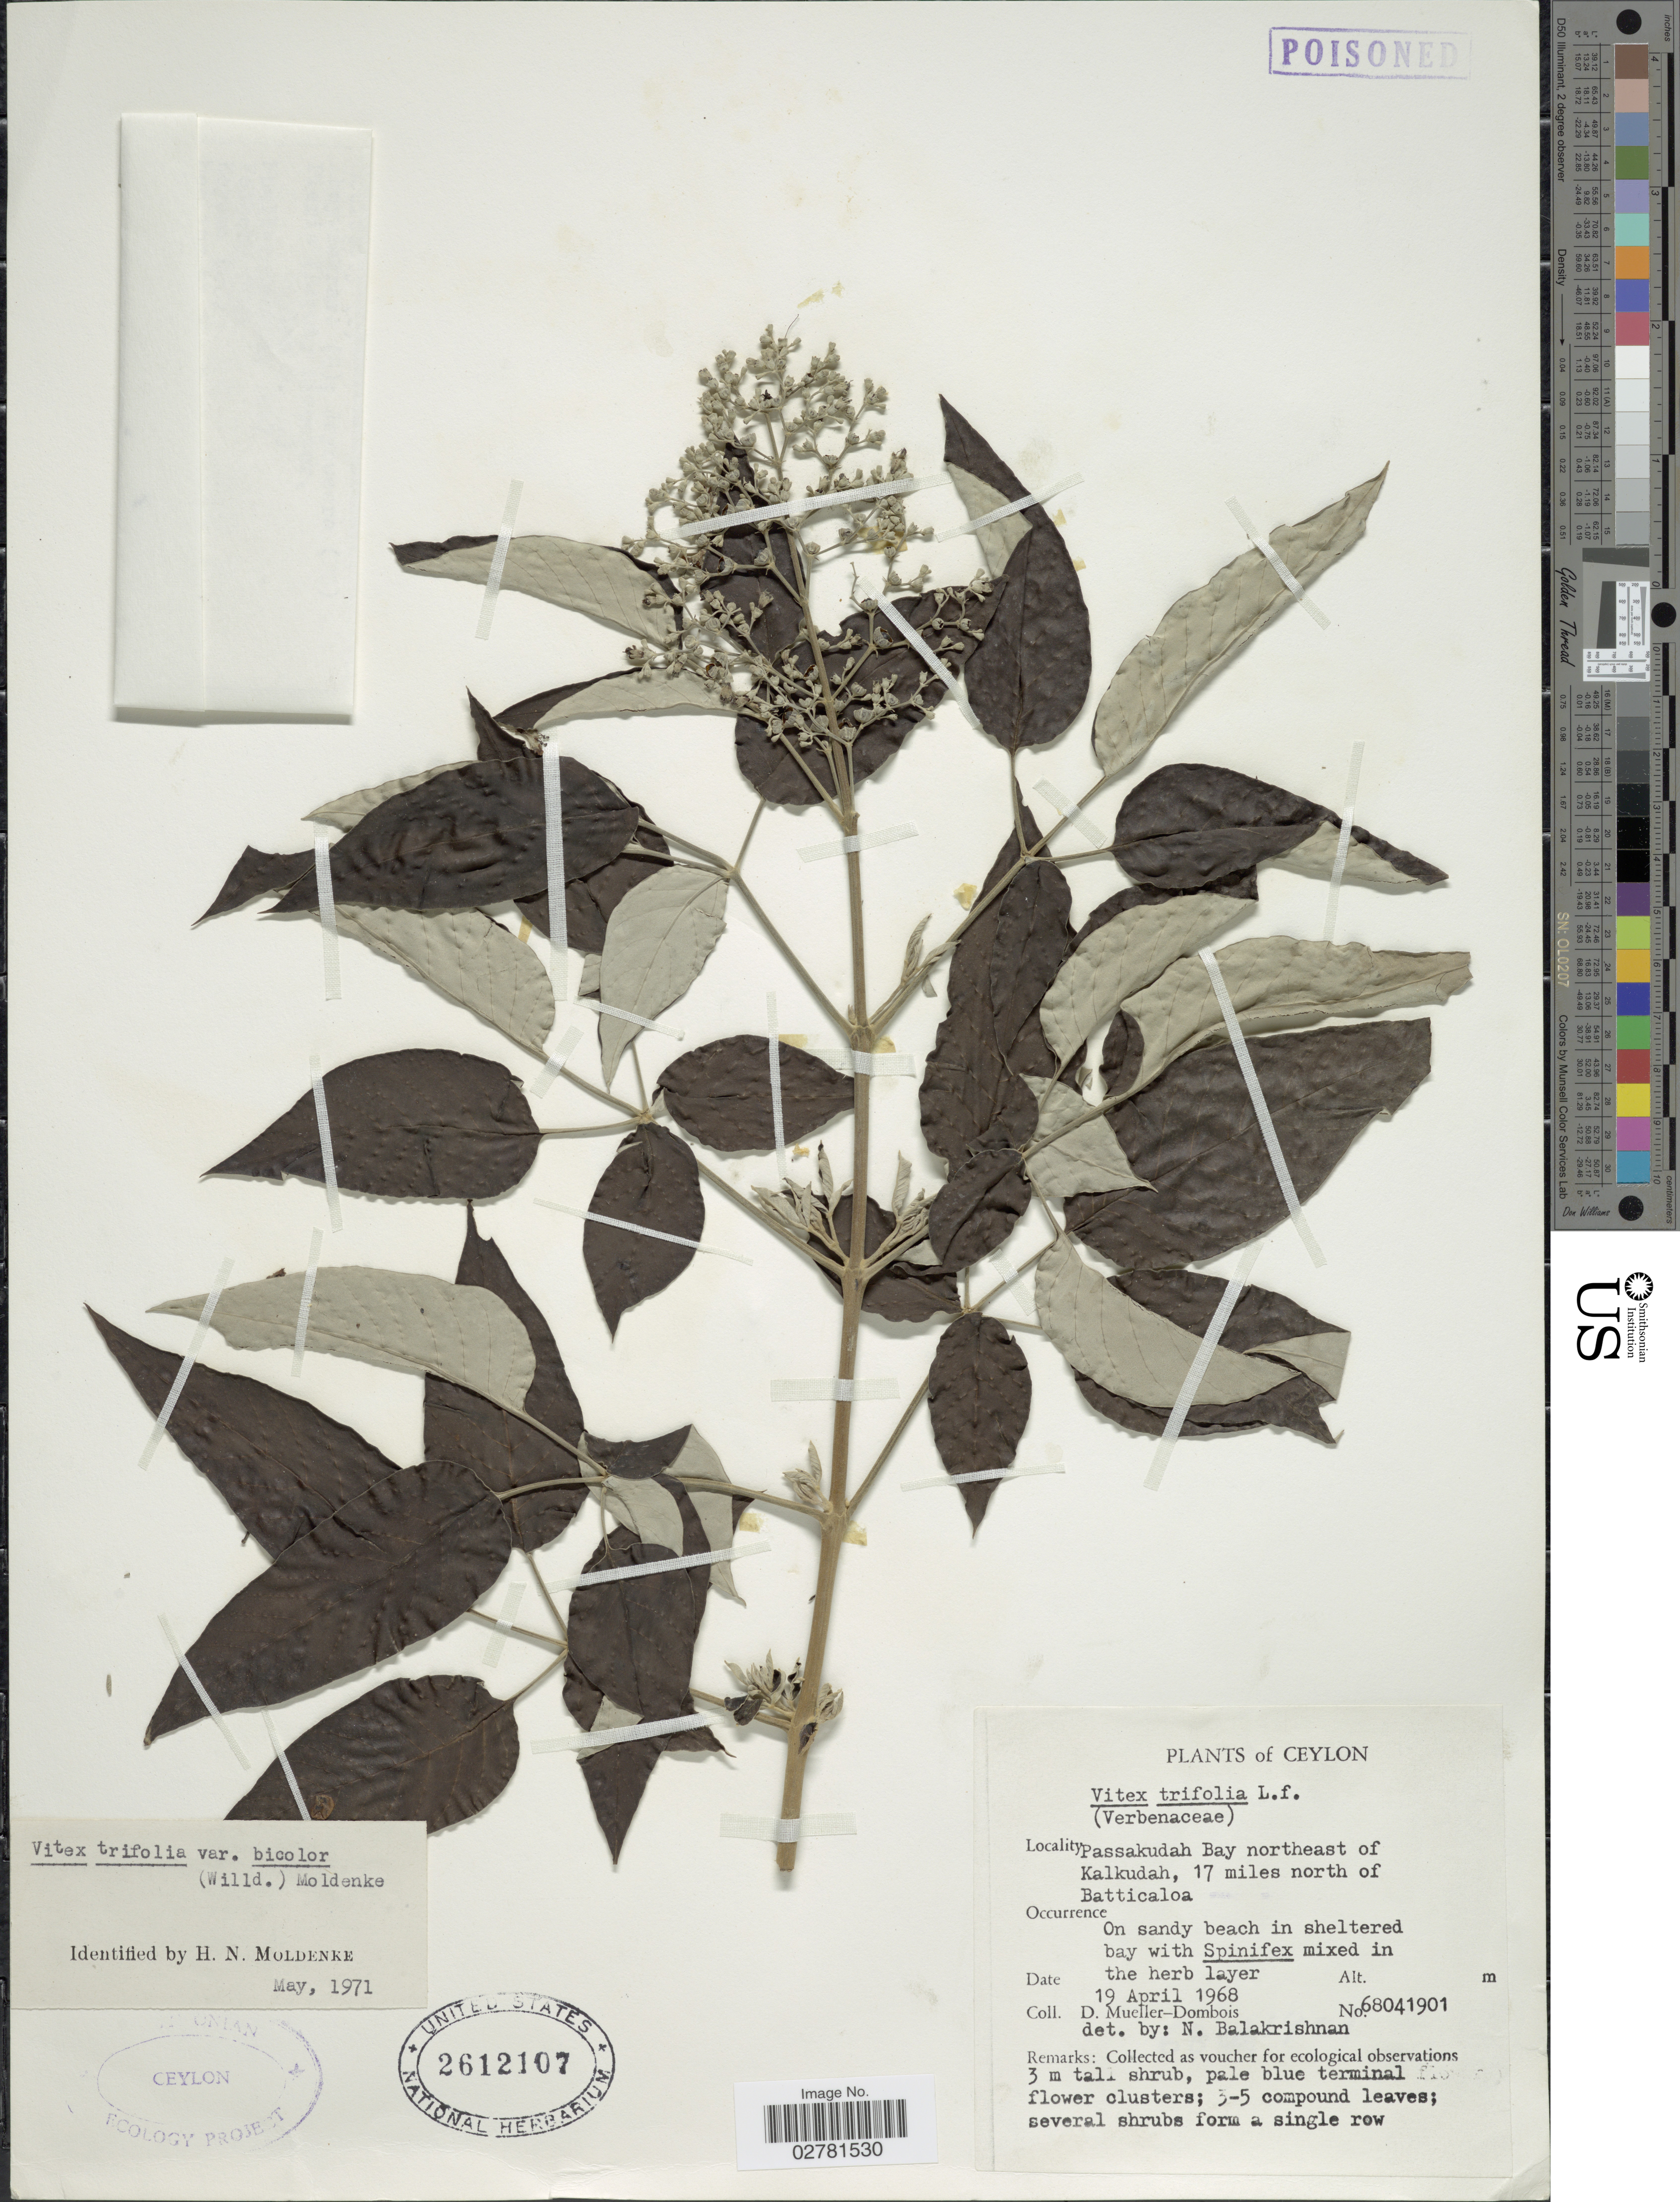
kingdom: Plantae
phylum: Tracheophyta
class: Magnoliopsida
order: Lamiales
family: Lamiaceae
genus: Vitex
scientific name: Vitex trifolia var. bicolor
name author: (Willd.) Moldenke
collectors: D. Mueller-Dombois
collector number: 68041901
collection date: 1968-04-19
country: Sri Lanka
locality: Ceylon. Passakudah Bay northeast of Kalkudah, 17 miles north of Batticaloa.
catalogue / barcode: US 2612107